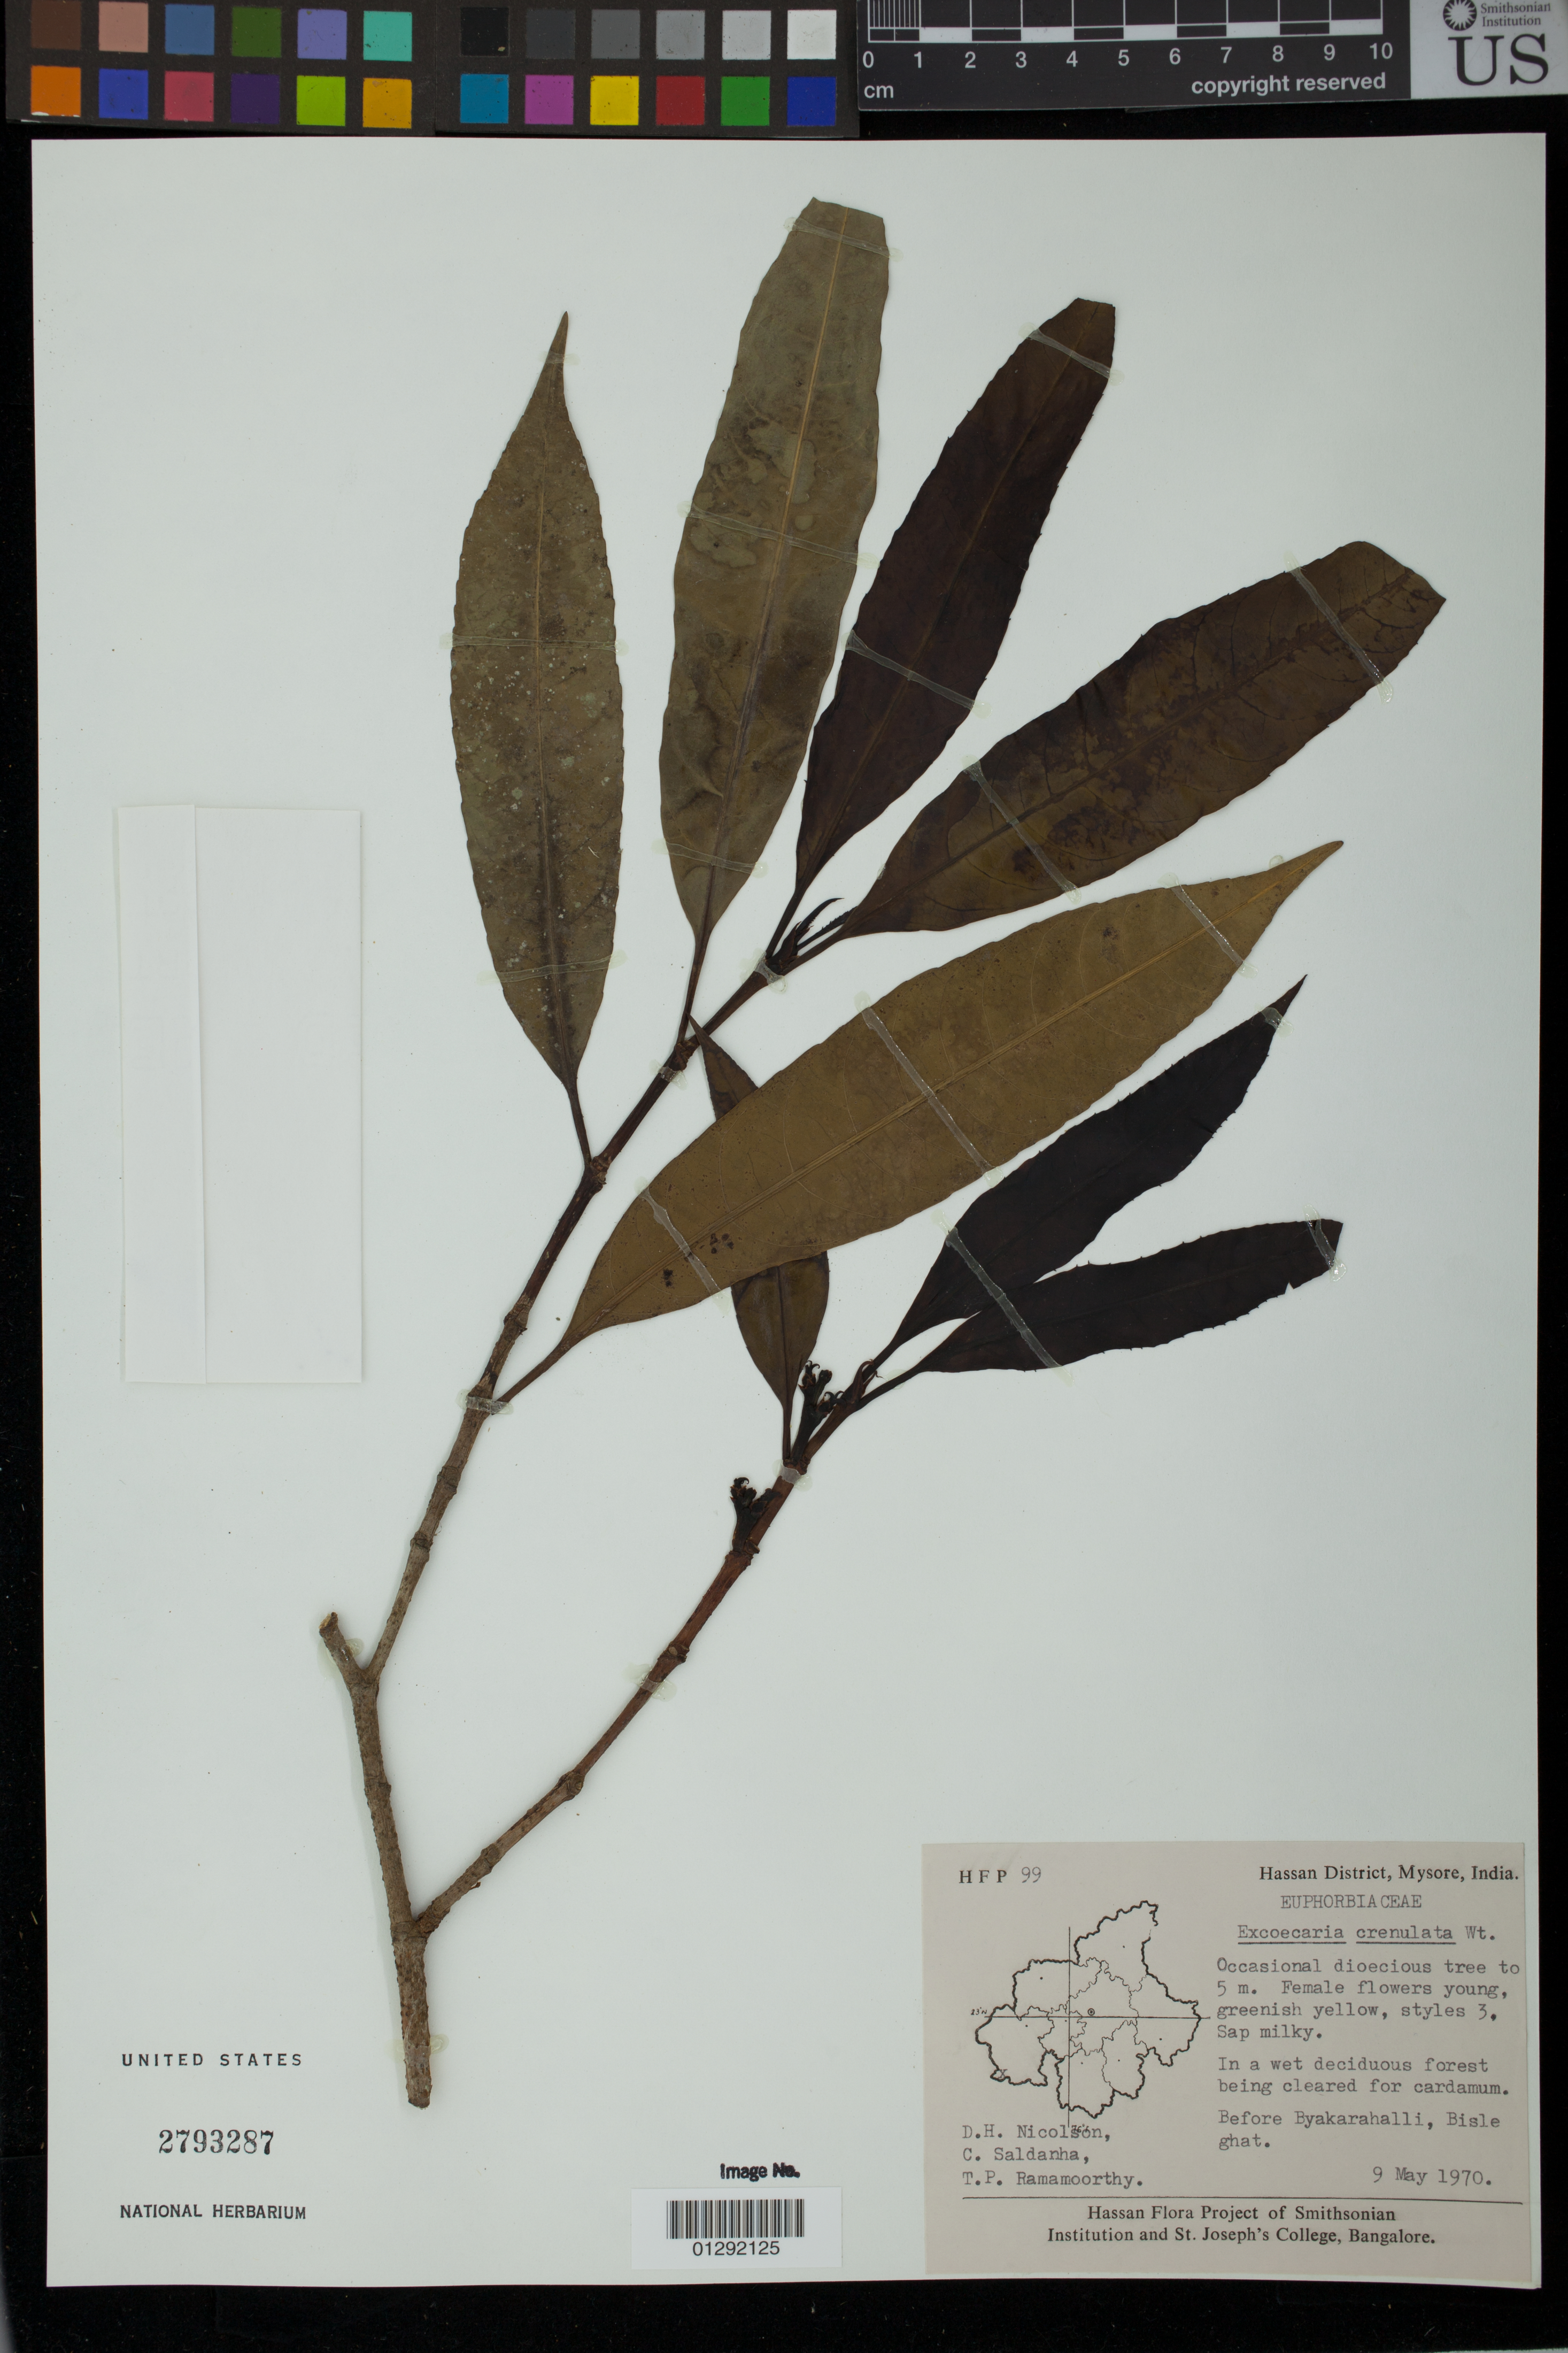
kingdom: Plantae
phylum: Tracheophyta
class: Magnoliopsida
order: Malpighiales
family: Euphorbiaceae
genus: Excoecaria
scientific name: Excoecaria crenulata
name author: Wight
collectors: D. H. Nicolson, C. J. Saldanha & T. P. Ramamoorthy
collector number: H F P 99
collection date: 1970-05-09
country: India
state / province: Karnataka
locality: Hassan District: Mysore. Before Byakarahalli, Bisle ghat.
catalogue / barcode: US 2793287